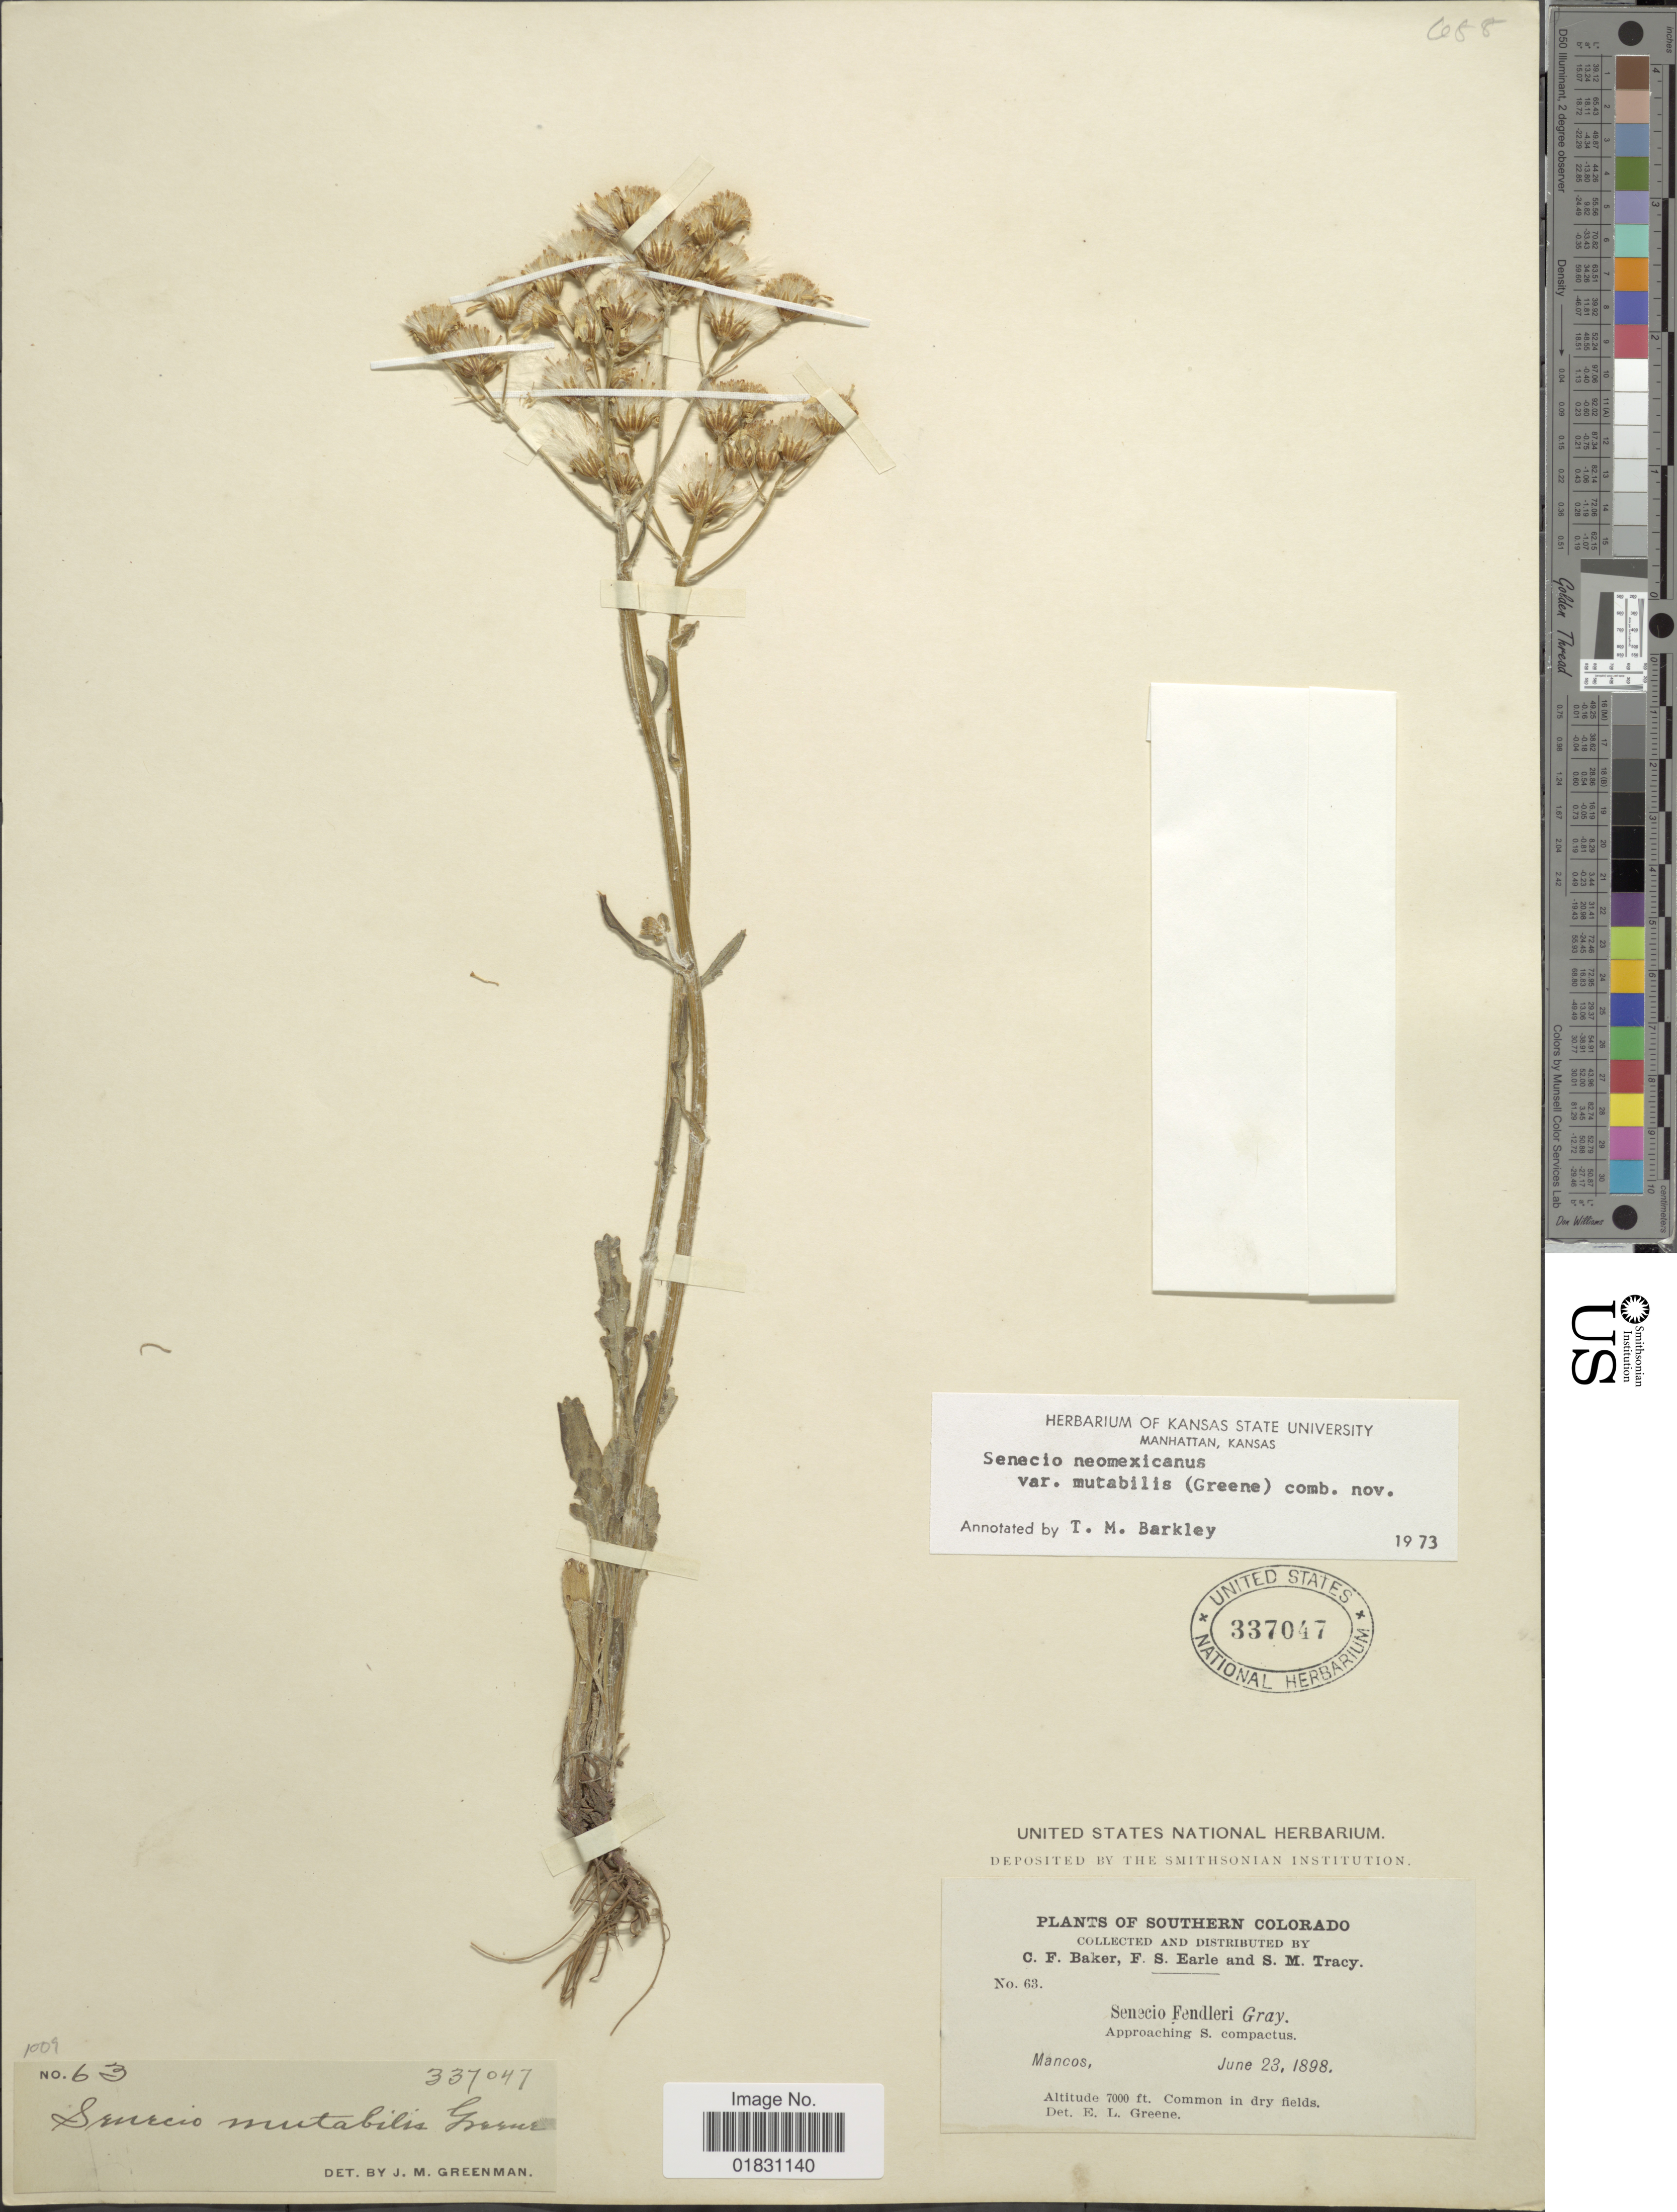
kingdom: Plantae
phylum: Tracheophyta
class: Magnoliopsida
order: Asterales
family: Asteraceae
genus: Packera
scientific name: Packera neomexicana var. mutabilis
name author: (Greene) W.A. Weber & Á. Löve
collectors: C. F. Baker, F. S. Earle & S. M. Tracy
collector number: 63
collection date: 1898-06-23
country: United States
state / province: Colorado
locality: Southern Colorado, Mancos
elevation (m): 2134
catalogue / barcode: US 337047